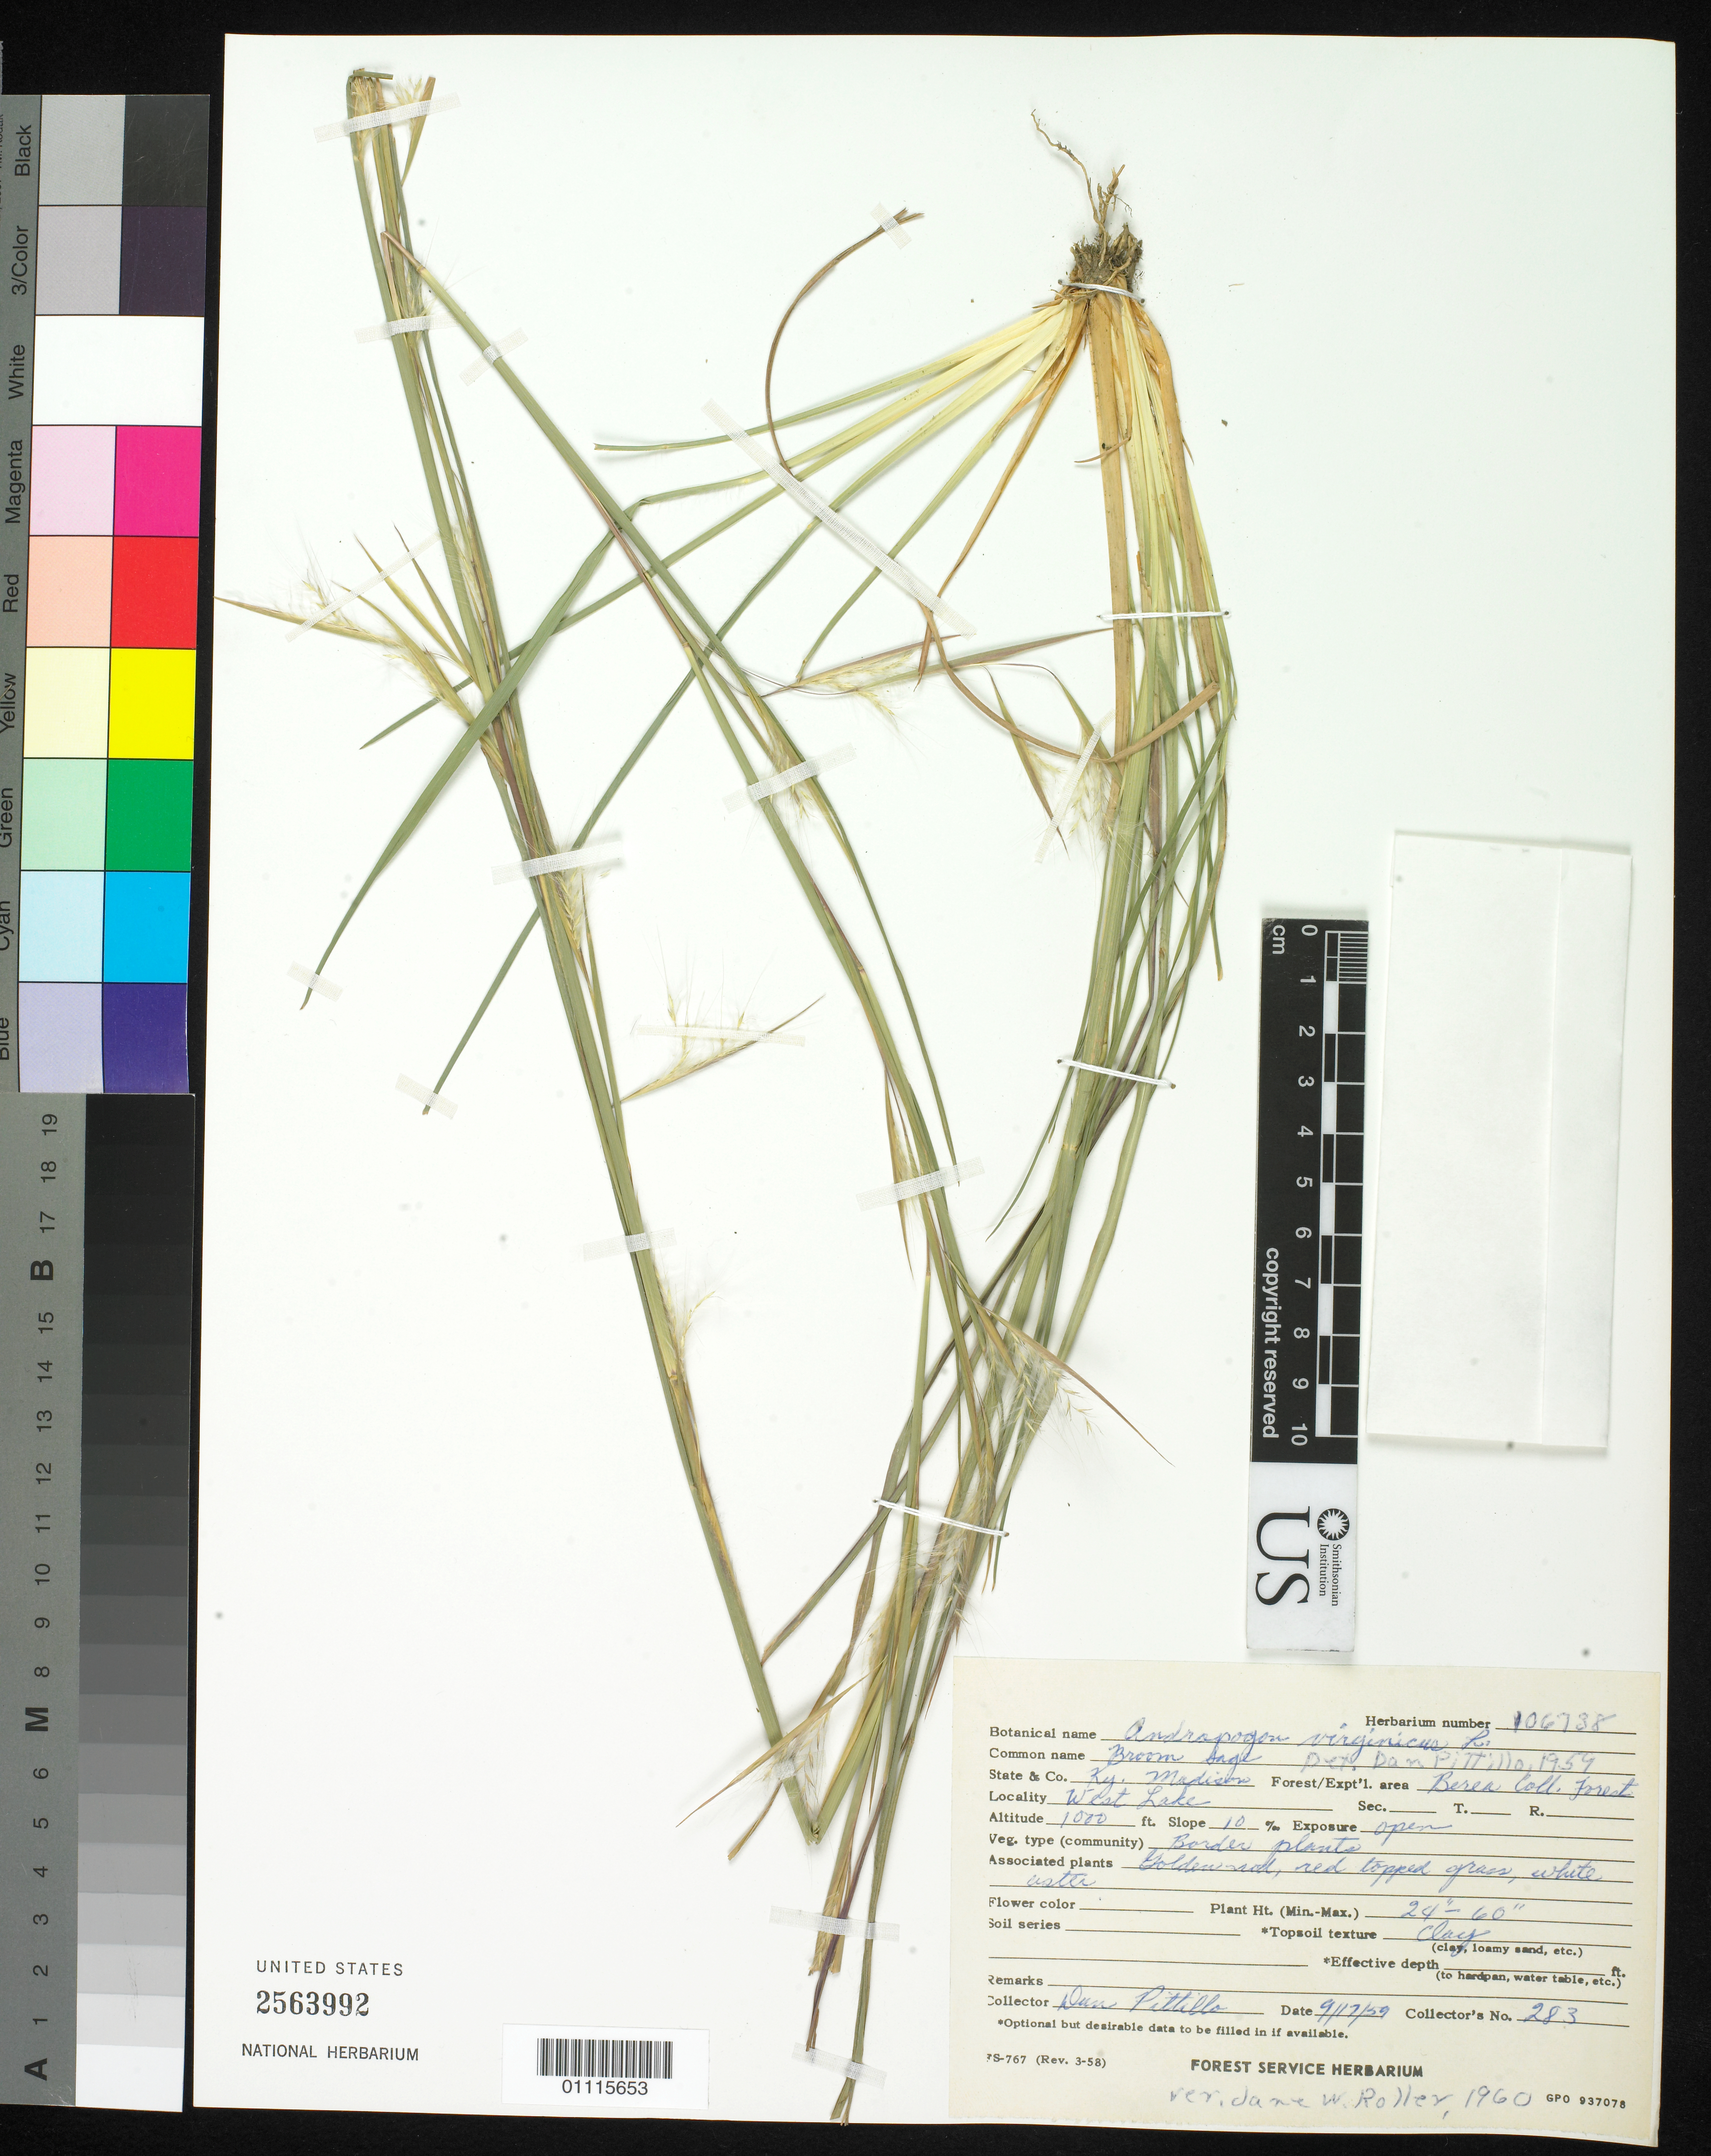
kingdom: Plantae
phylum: Tracheophyta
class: Liliopsida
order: Poales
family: Poaceae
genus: Andropogon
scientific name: Andropogon virginicus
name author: L.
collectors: D. Pittillo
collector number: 283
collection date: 1959-09-17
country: United States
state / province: Kentucky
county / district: Madison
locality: Berea College Forest, West Lake.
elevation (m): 305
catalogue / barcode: US 2563992